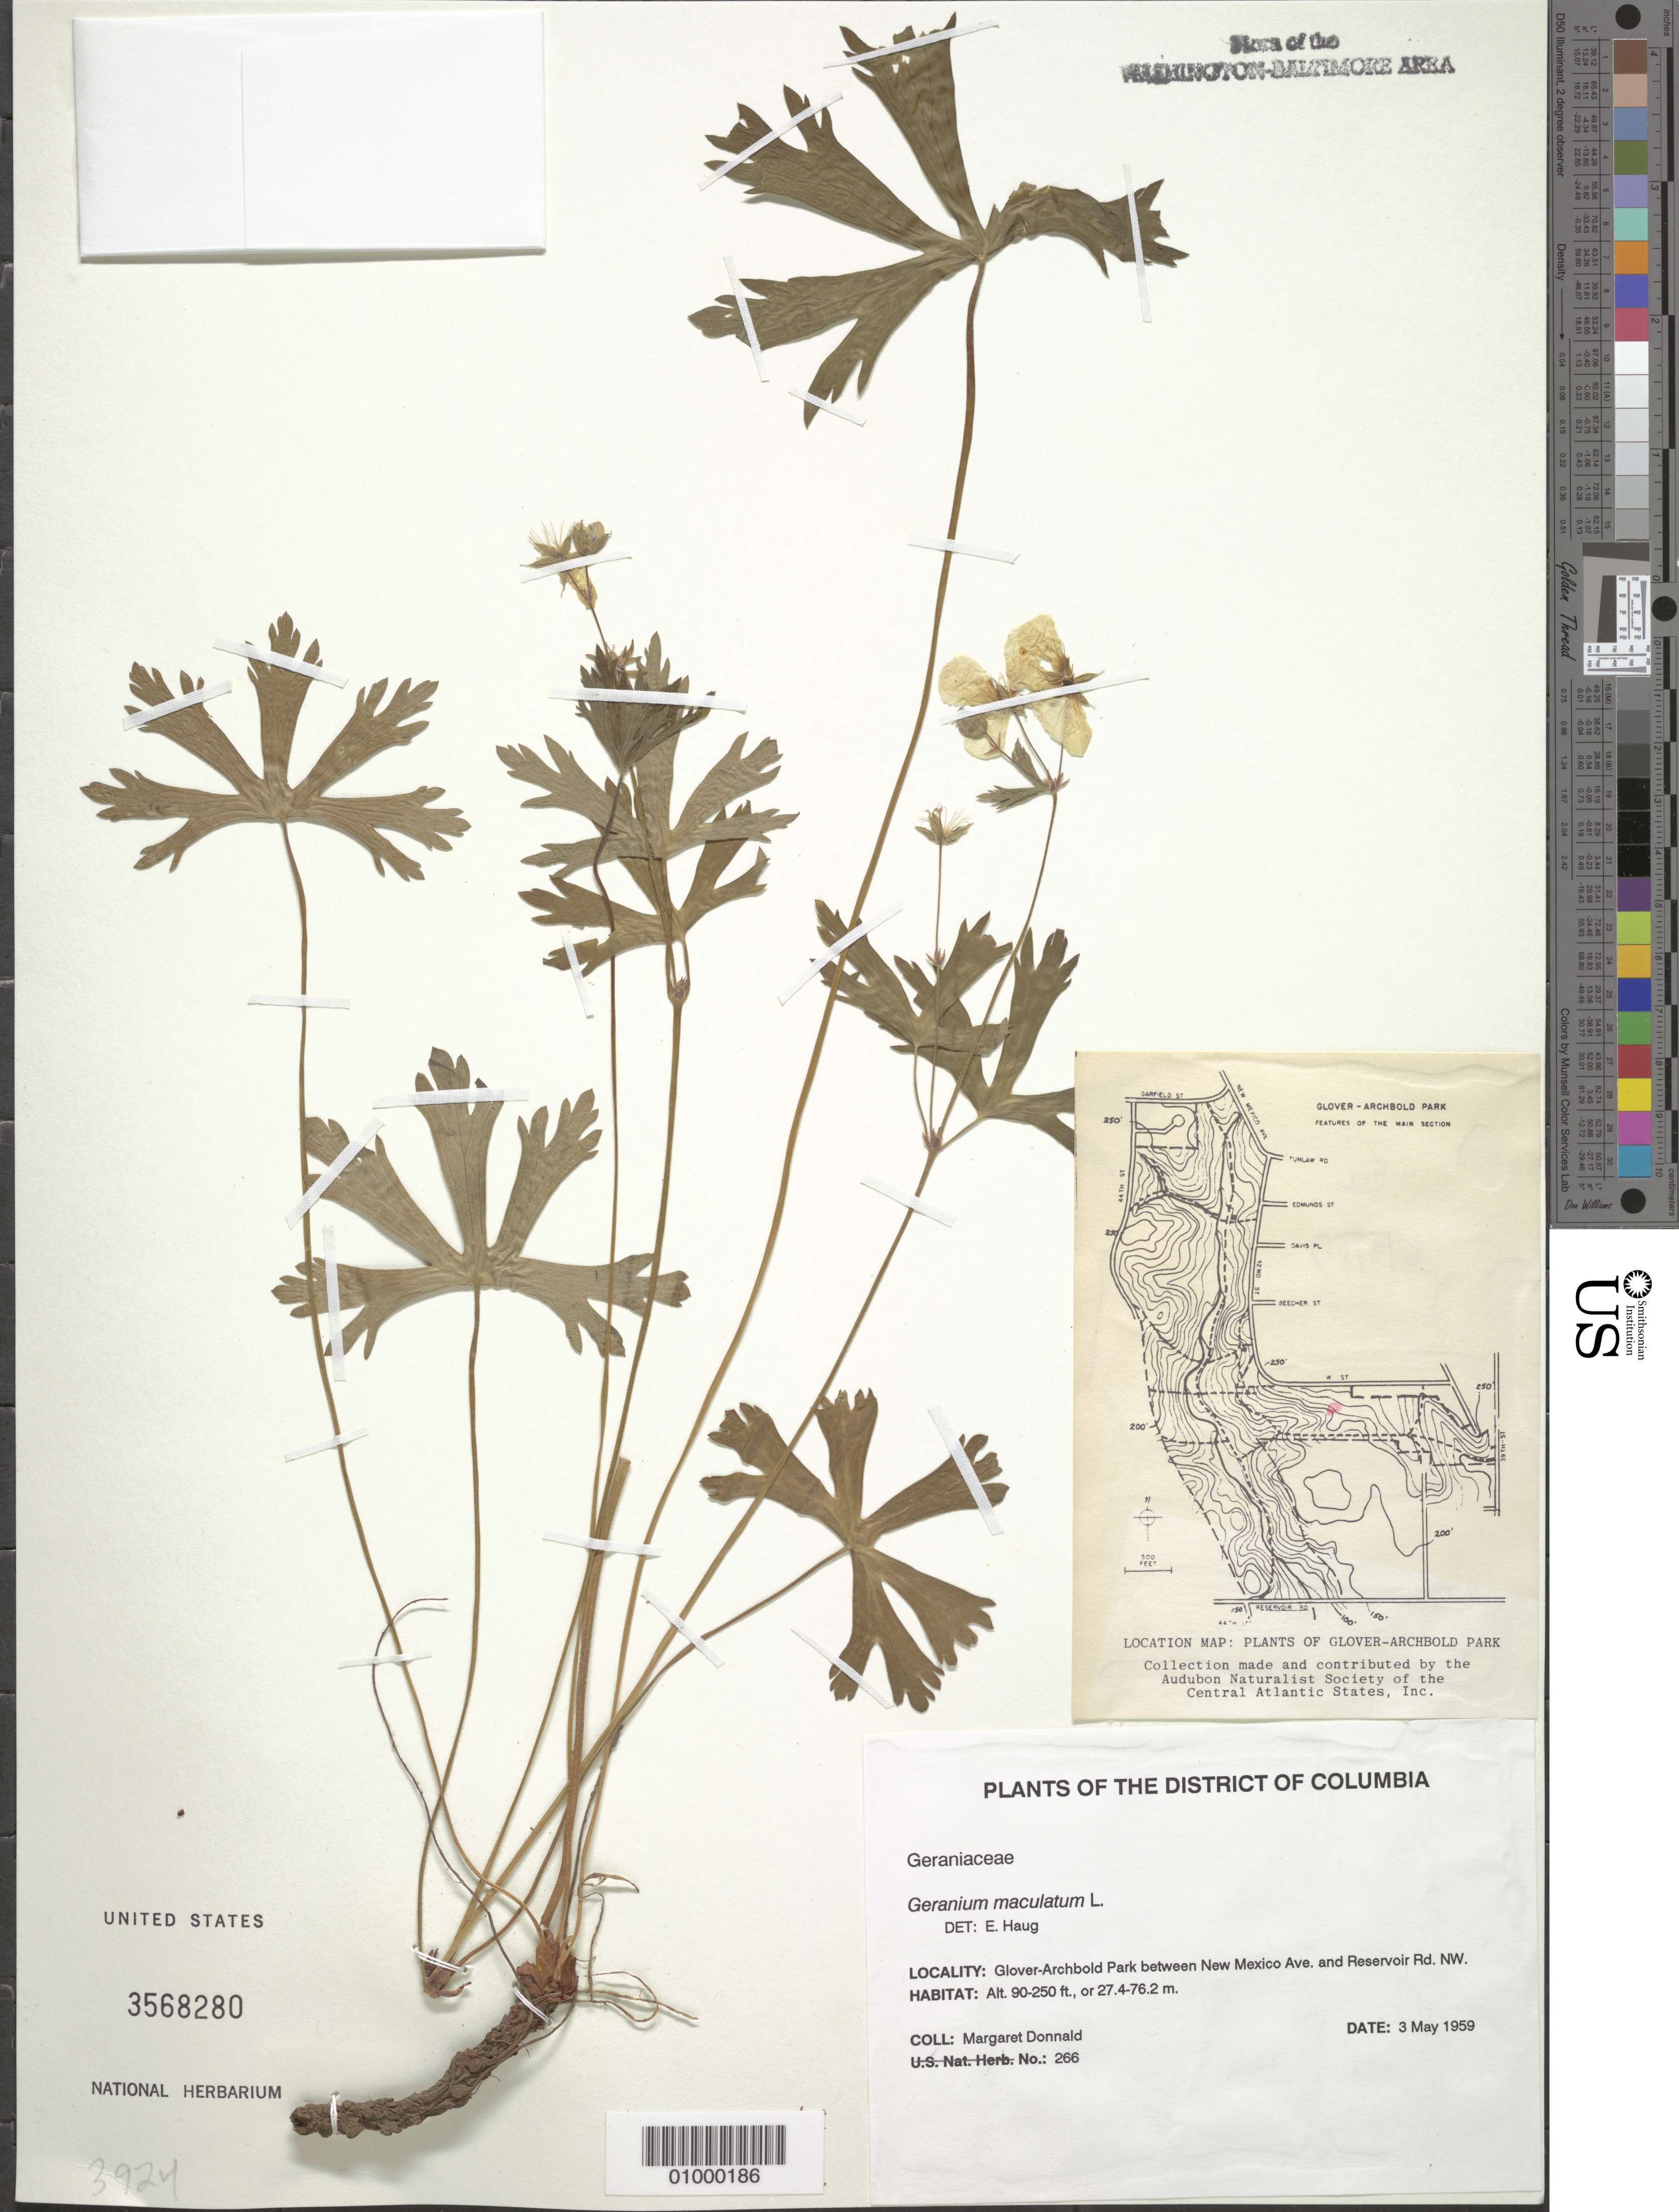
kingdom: Plantae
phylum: Tracheophyta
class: Magnoliopsida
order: Geraniales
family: Geraniaceae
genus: Geranium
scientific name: Geranium maculatum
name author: L.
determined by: Haug, E., (UNITED STATES)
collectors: M. Donnald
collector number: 266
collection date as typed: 3 May 1959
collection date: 1959-05-03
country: United States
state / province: District of Columbia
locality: Glover-Archbold Park between New Mexico Avenue and Reservoir Road NW.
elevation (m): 27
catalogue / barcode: US 3568280